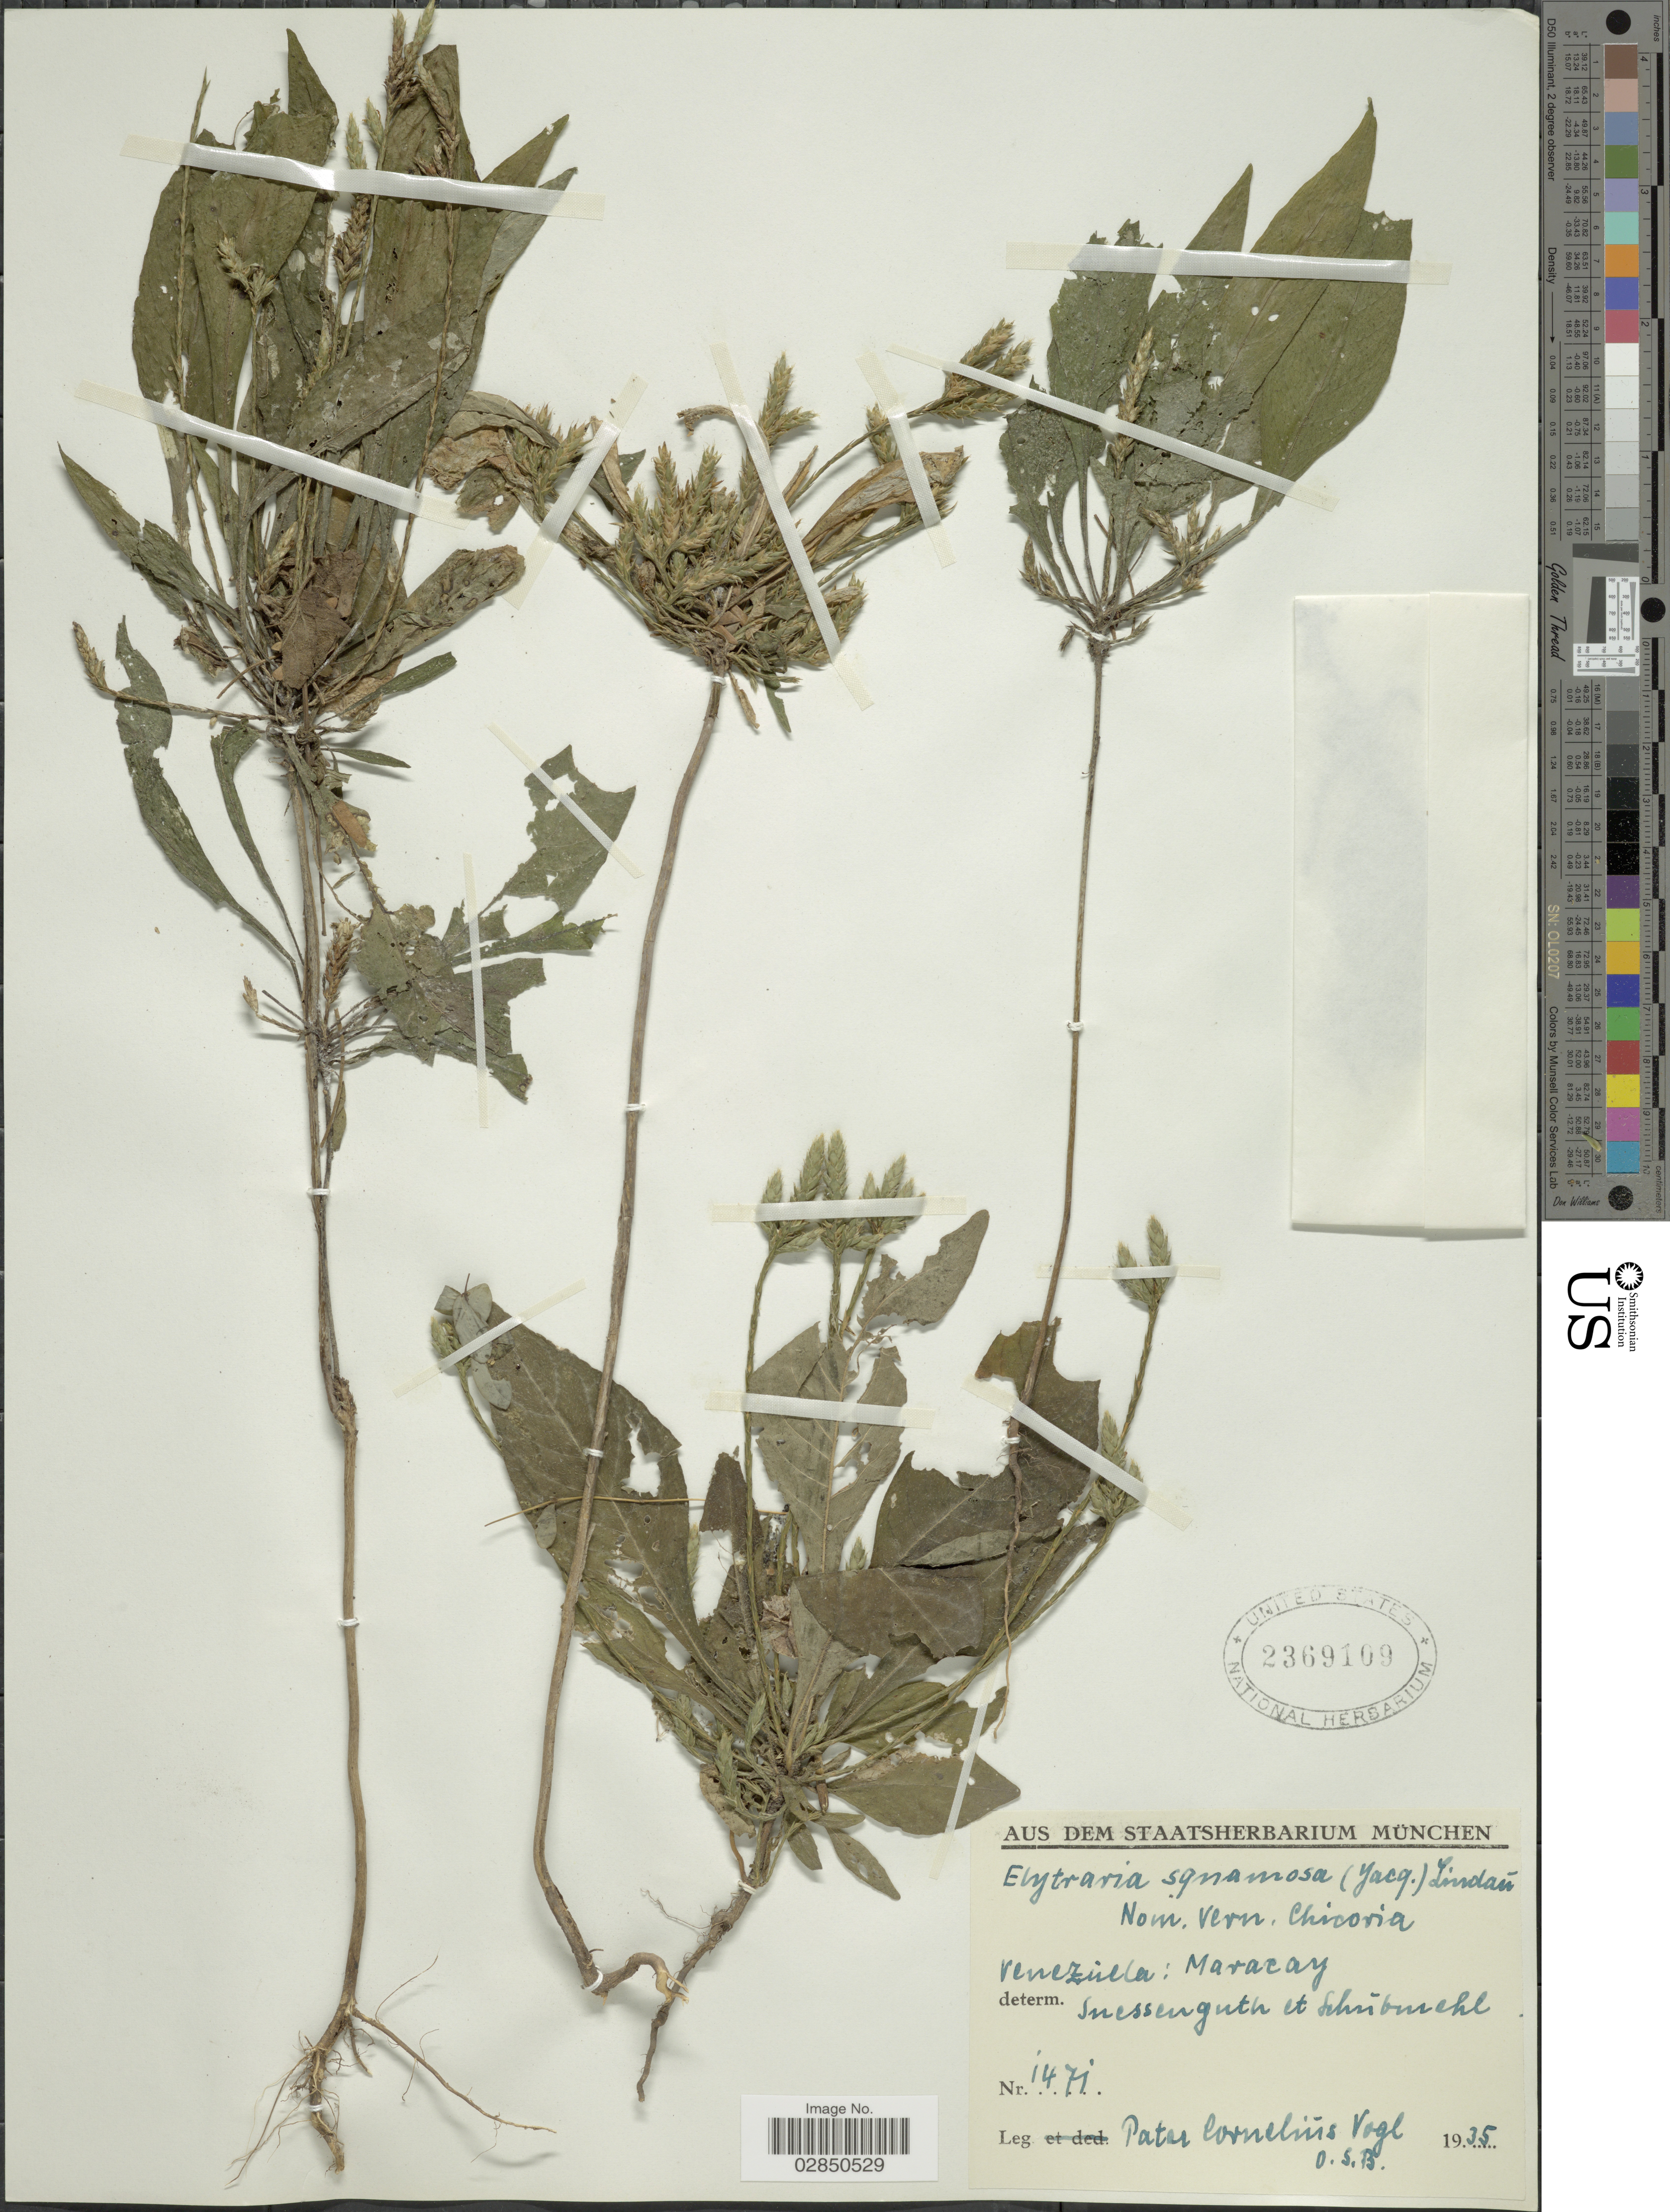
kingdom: Plantae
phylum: Tracheophyta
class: Magnoliopsida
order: Lamiales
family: Acanthaceae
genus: Elytraria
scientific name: Elytraria imbricata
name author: (Vahl) Pers.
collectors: C. Vogl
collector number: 1471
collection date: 1935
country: Venezuela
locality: Maracay.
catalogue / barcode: US 2369109